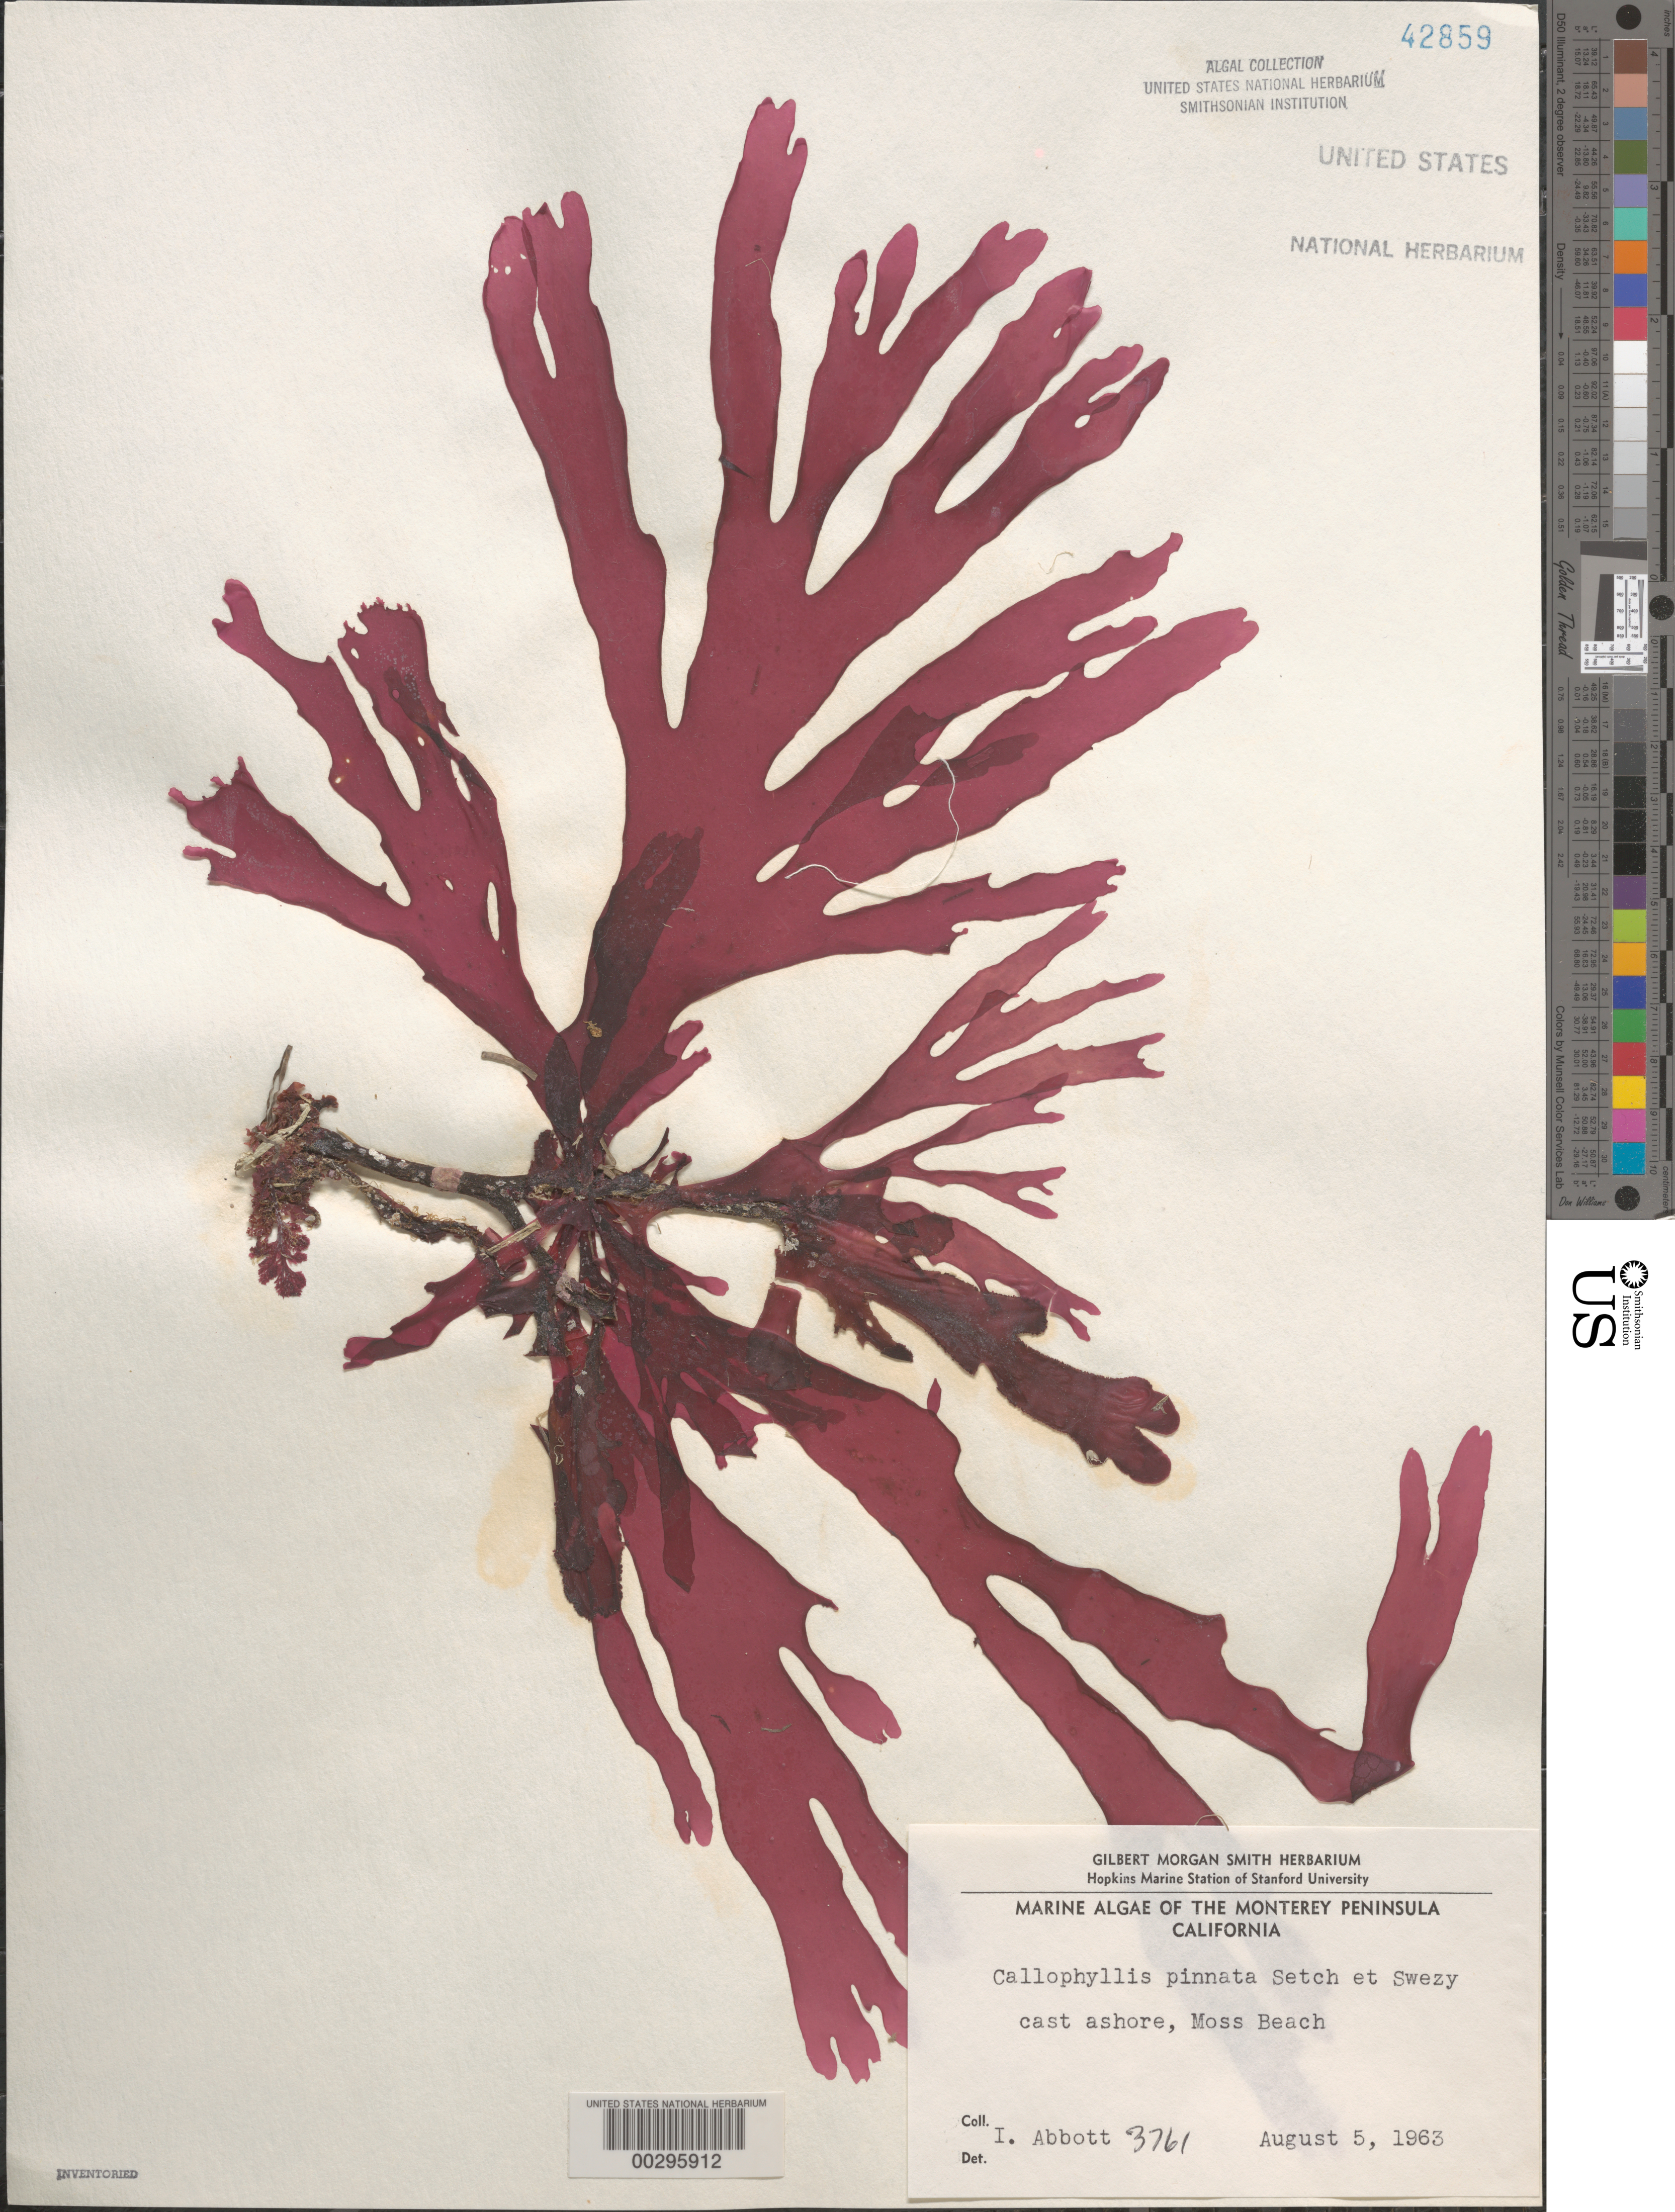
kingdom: Plantae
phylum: Rhodophyta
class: Florideophyceae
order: Gigartinales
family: Kallymeniaceae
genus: Callophyllis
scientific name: Callophyllis pinnata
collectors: I. A. Abbott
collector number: IAA 3761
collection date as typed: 05 Aug 1963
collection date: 1963-08-05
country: United States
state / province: California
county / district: Monterey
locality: Moss Beach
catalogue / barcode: US 42859